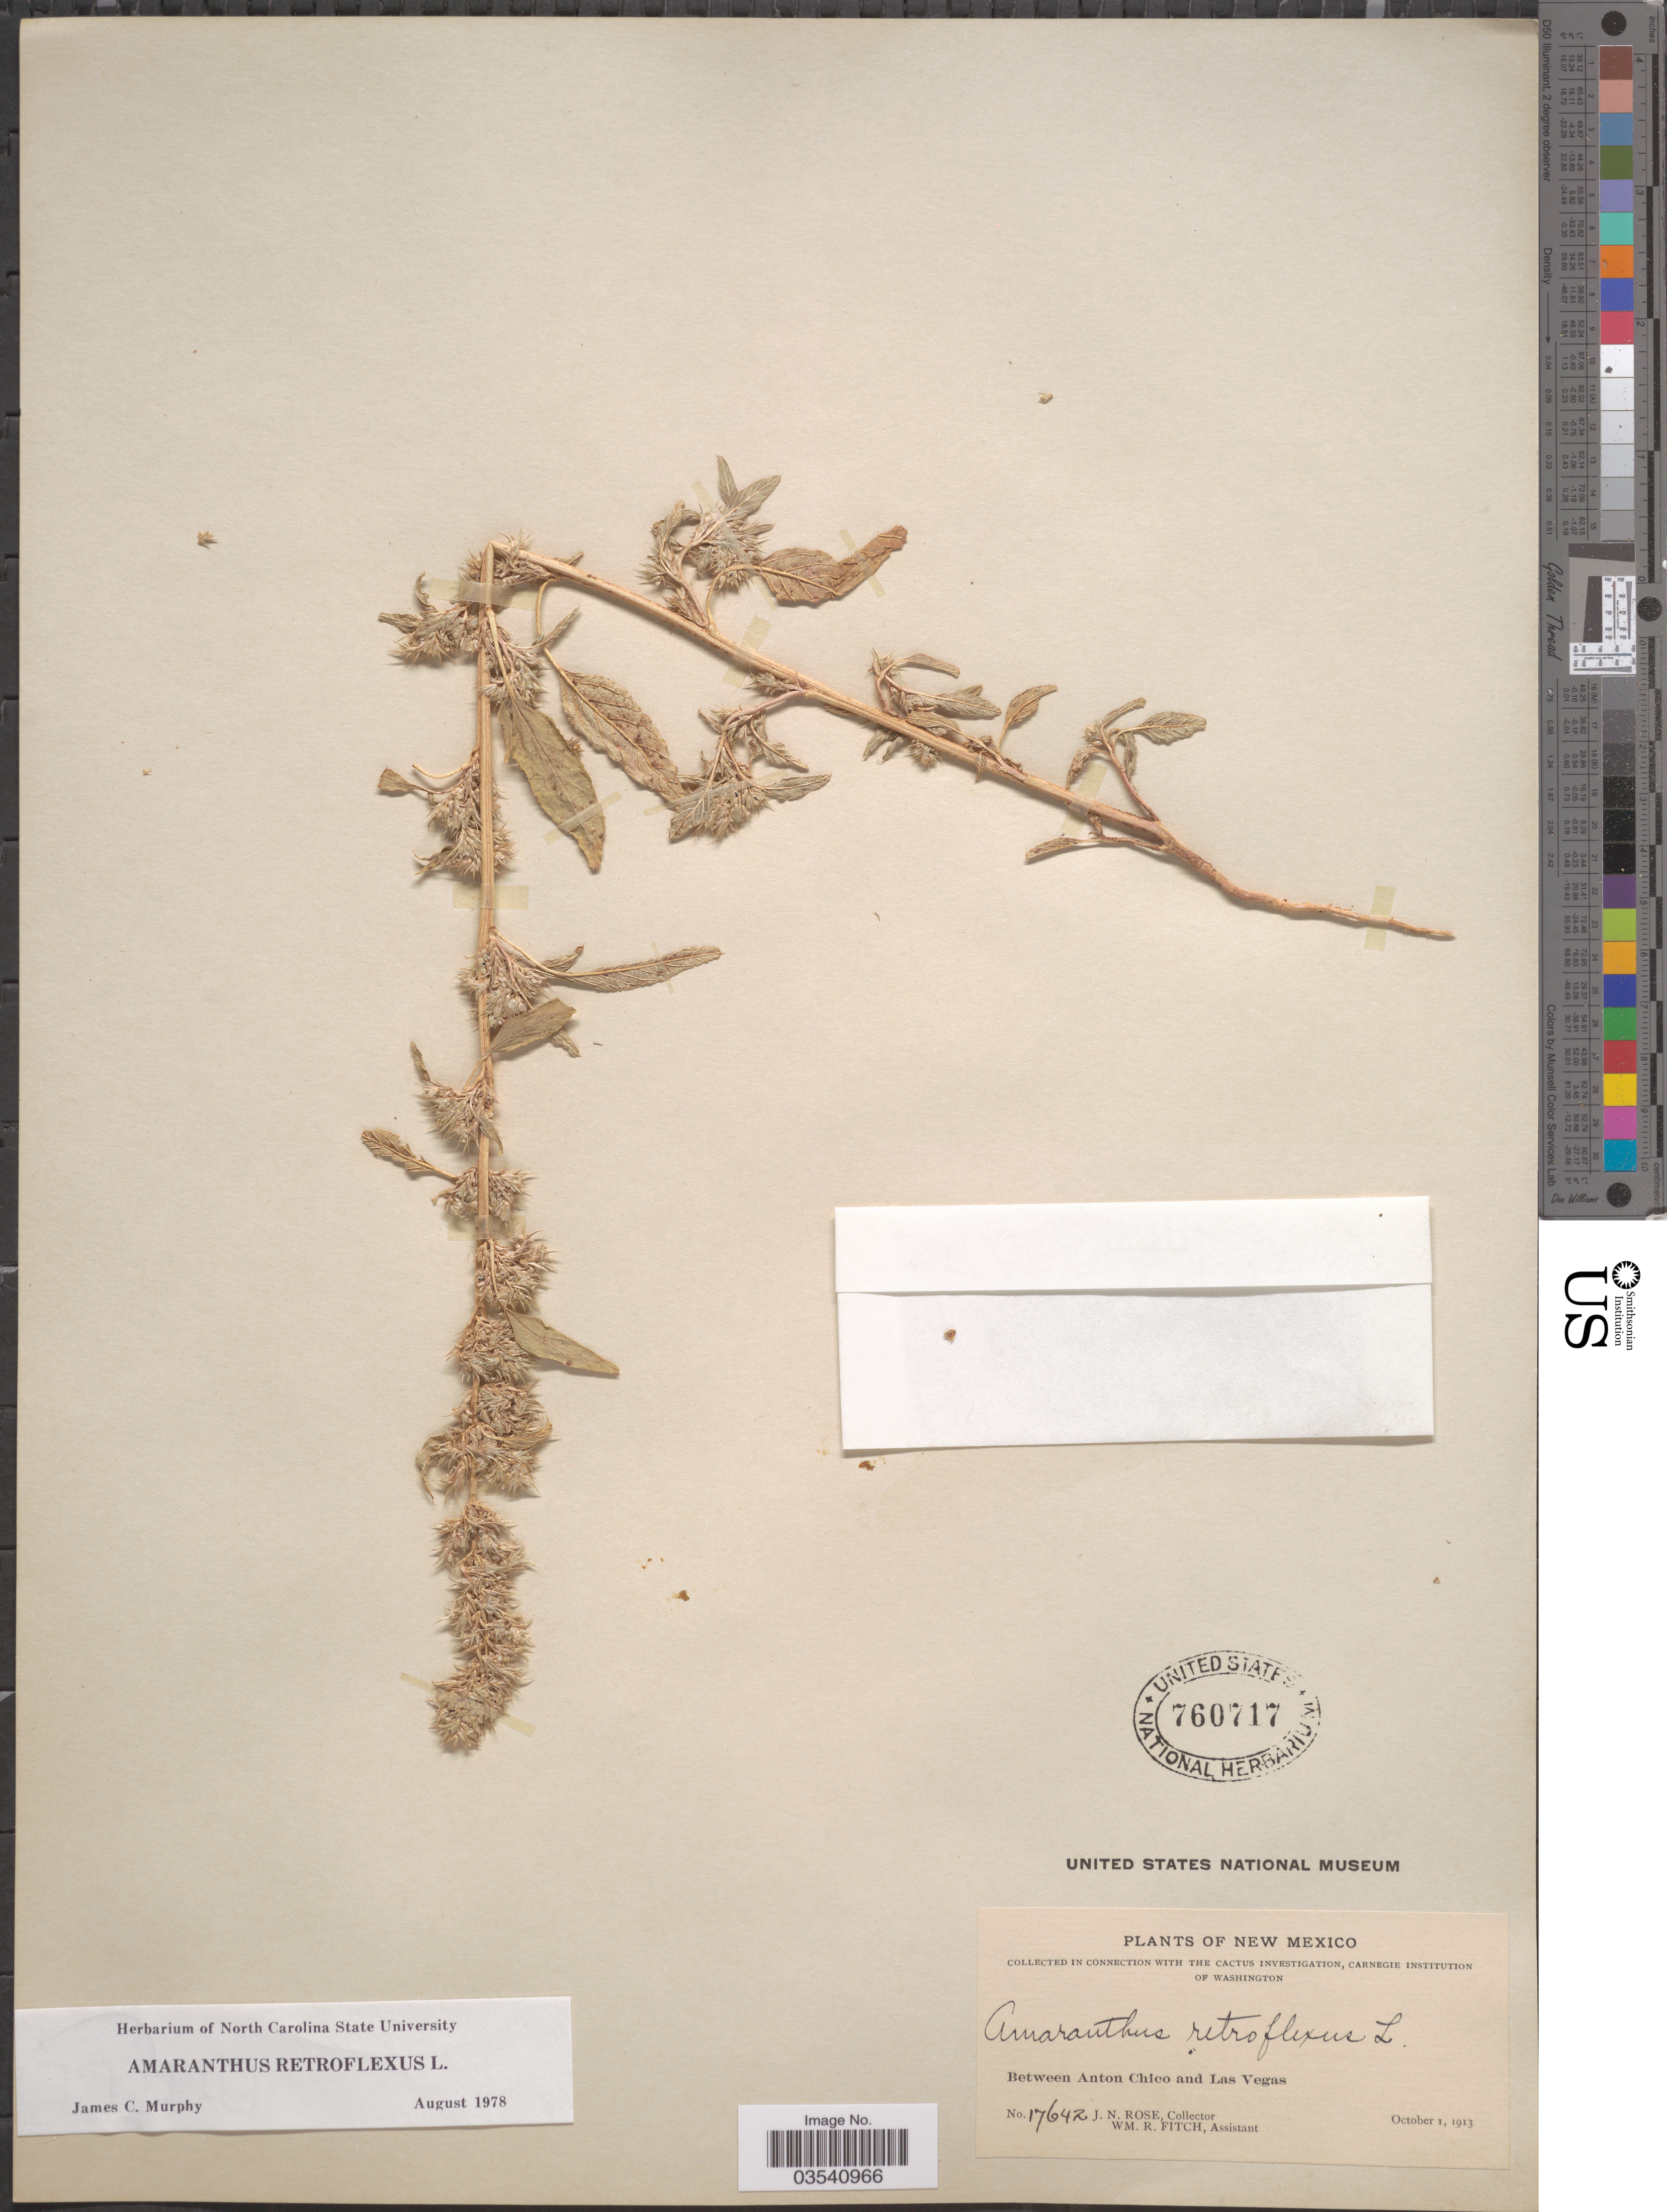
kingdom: Plantae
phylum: Tracheophyta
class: Magnoliopsida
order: Caryophyllales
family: Amaranthaceae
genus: Amaranthus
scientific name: Amaranthus retroflexus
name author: L.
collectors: J. N. Rose & W. R. Fitch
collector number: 17642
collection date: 1913-10-01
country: United States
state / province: New Mexico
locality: Between Anton Chico and Las Vegas.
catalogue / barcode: US 760717